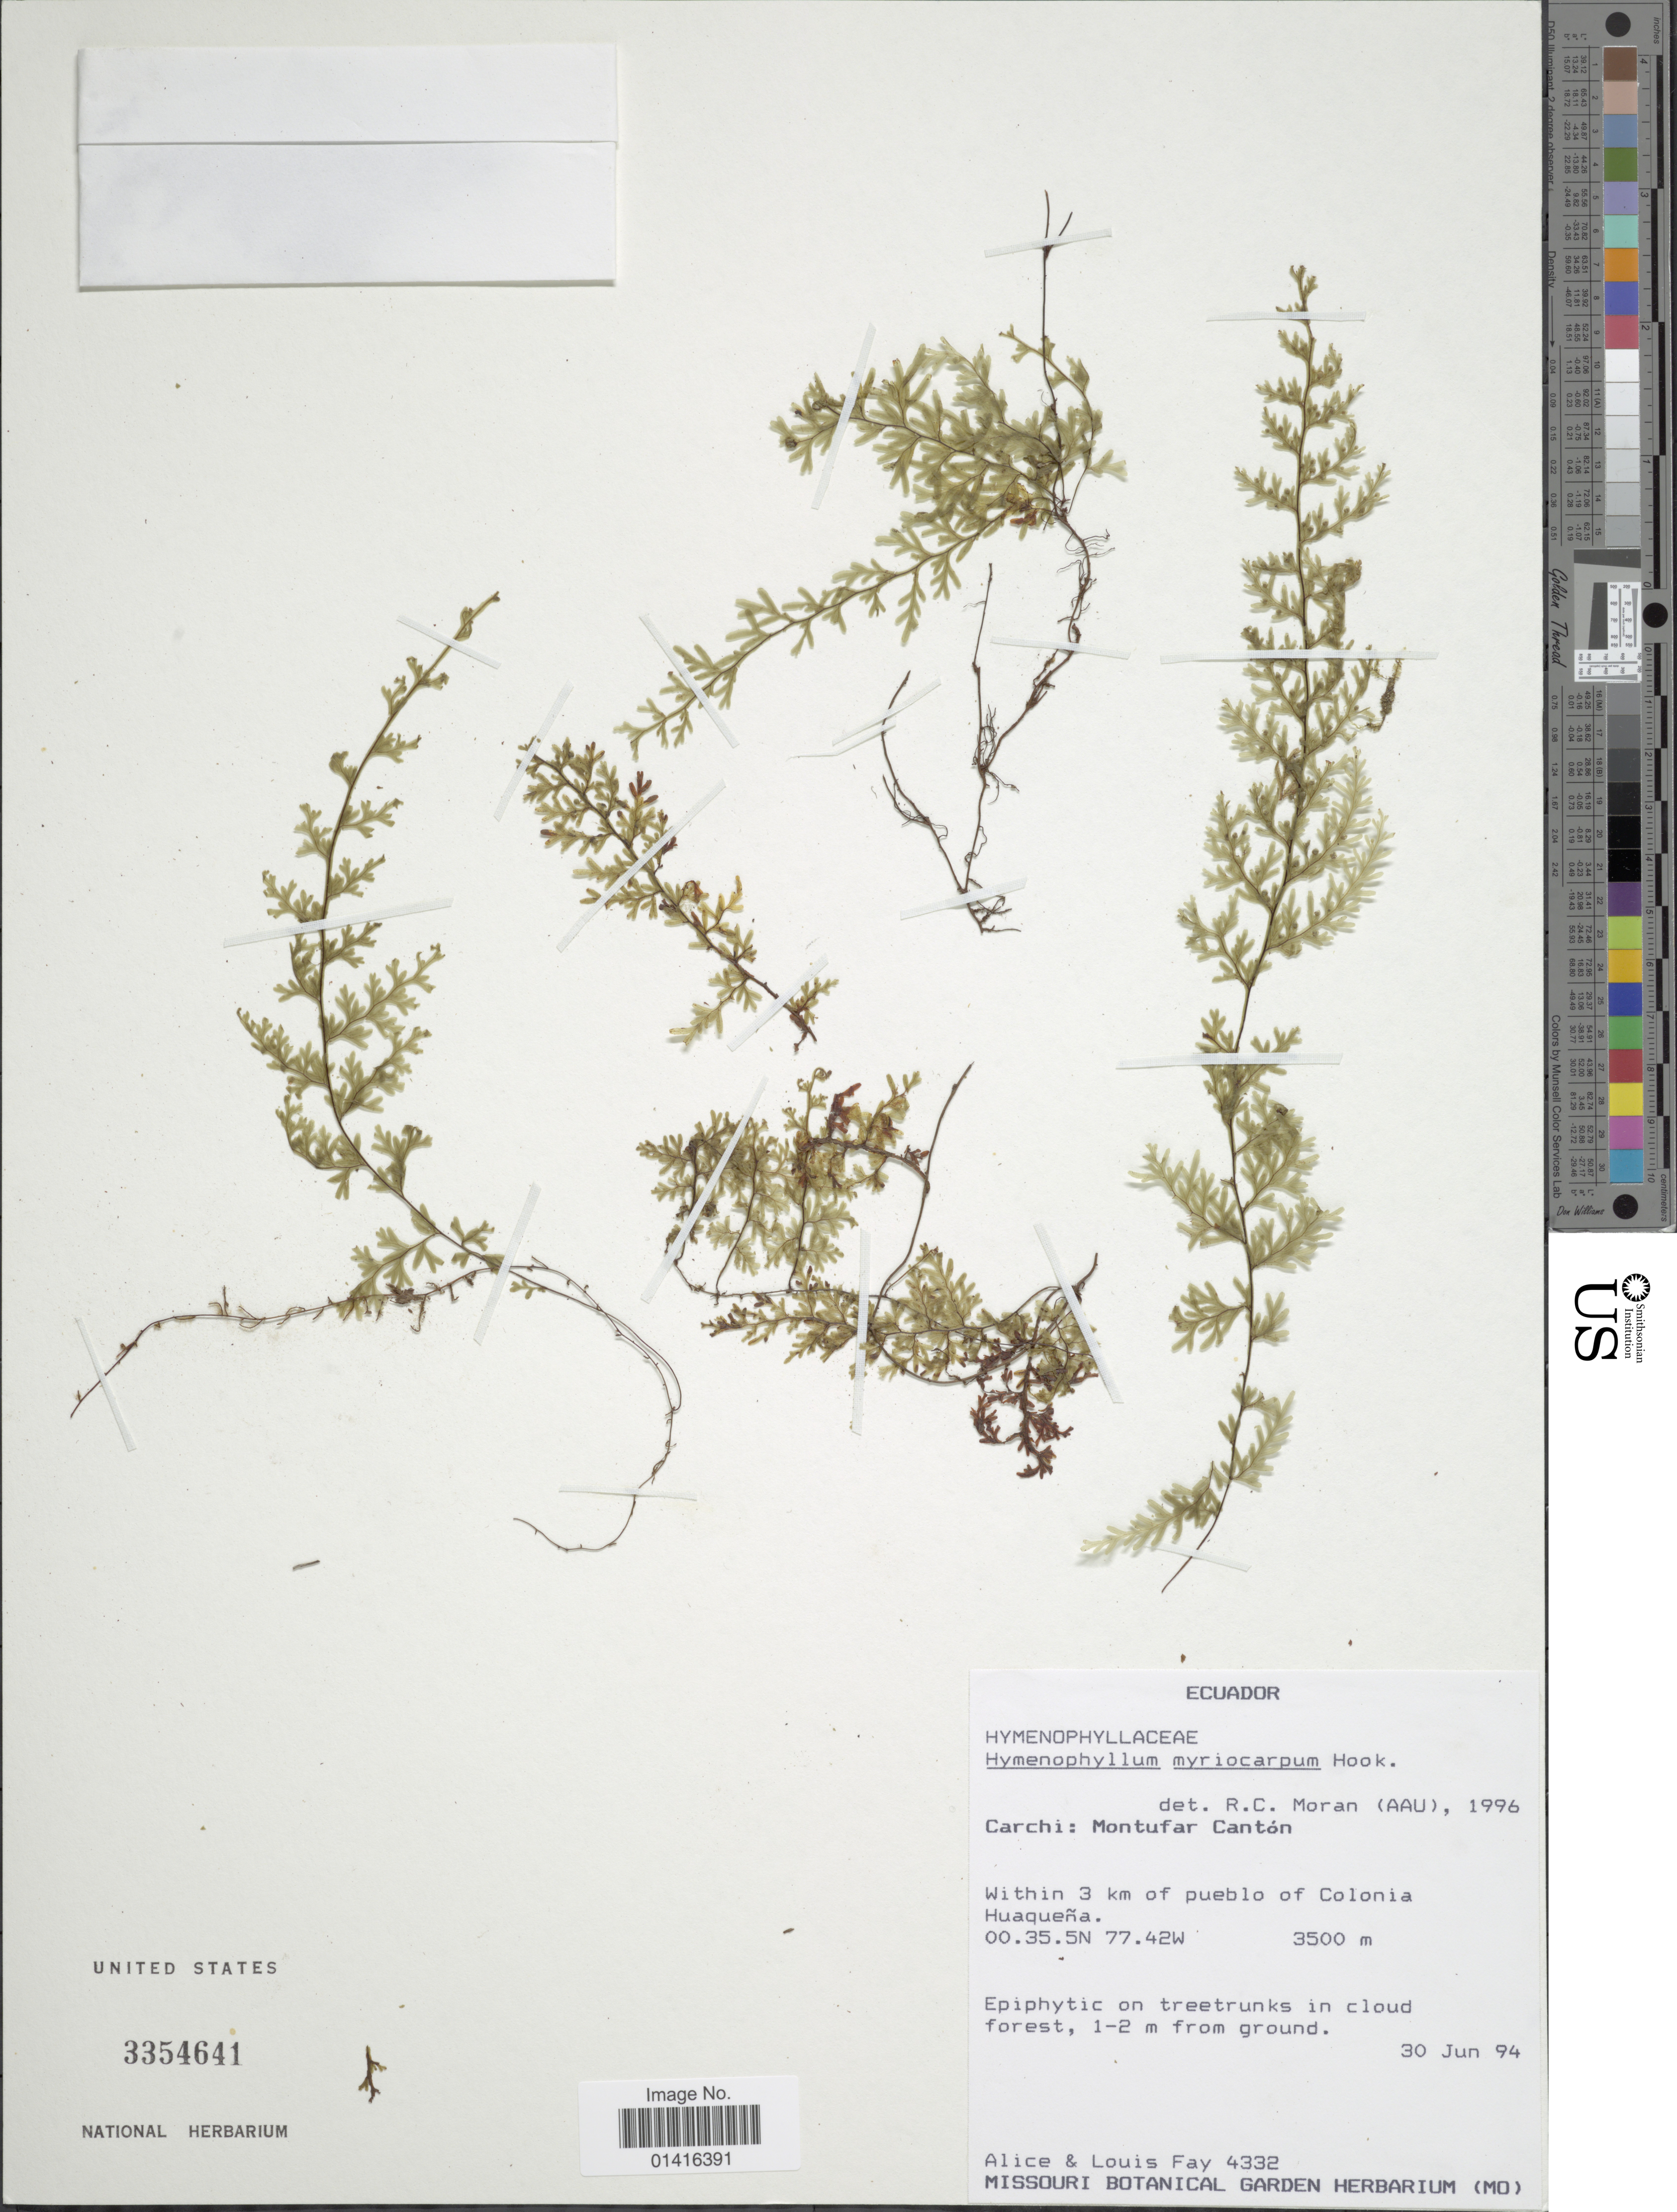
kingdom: Plantae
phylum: Tracheophyta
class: Polypodiopsida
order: Hymenophyllales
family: Hymenophyllaceae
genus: Hymenophyllum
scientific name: Hymenophyllum myriocarpum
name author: Hook.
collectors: A. Fay & L. Fay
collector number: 4332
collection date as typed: Transcribed d/m/y: 30/6/94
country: Ecuador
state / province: Carchi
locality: Montufar Cantón. Within 3 km of pueblo of Colonia. Haqueña.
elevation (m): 3500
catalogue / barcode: US 3354641